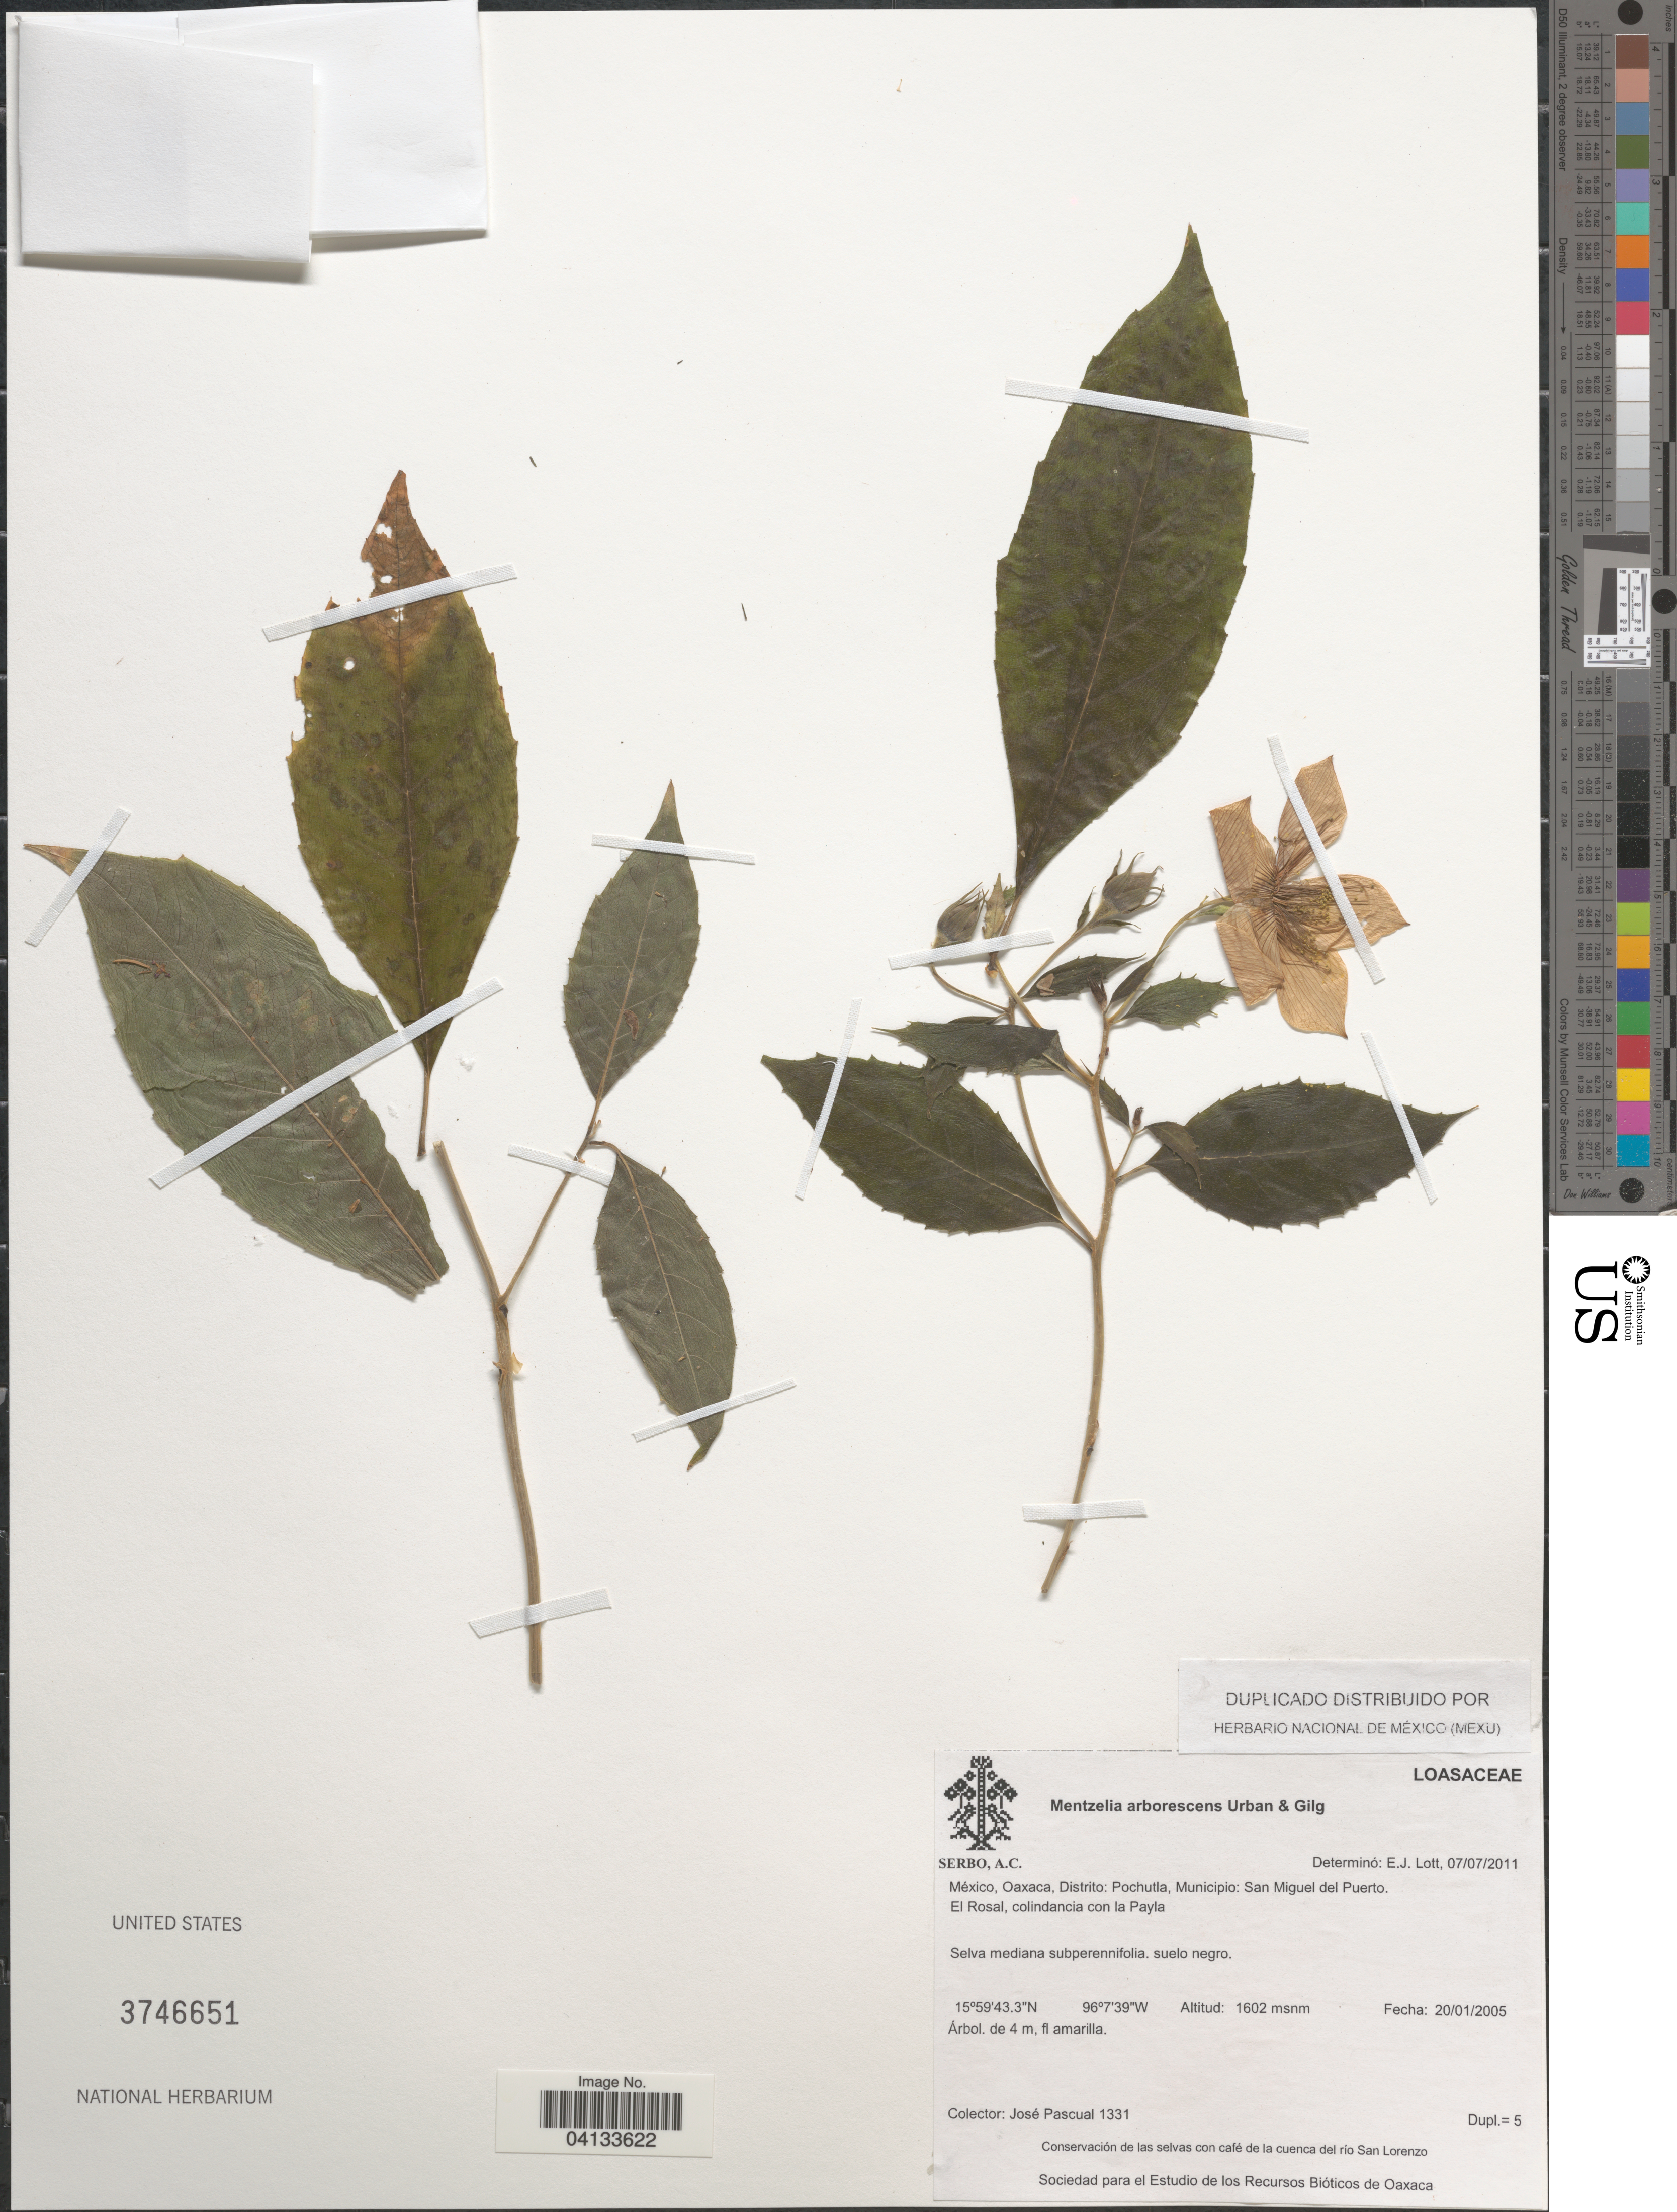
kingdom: Plantae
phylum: Tracheophyta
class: Magnoliopsida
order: Cornales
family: Loasaceae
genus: Mentzelia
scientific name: Mentzelia arborescens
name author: Urb. & Gilg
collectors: J. Pascual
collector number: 1331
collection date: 2005-01-20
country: Mexico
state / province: Oaxaca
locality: Distrito: Pochutla, Municipio: San Miguel del Puerto. El Rosal, colindancia con la Payla.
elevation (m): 1602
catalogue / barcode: US 3746651